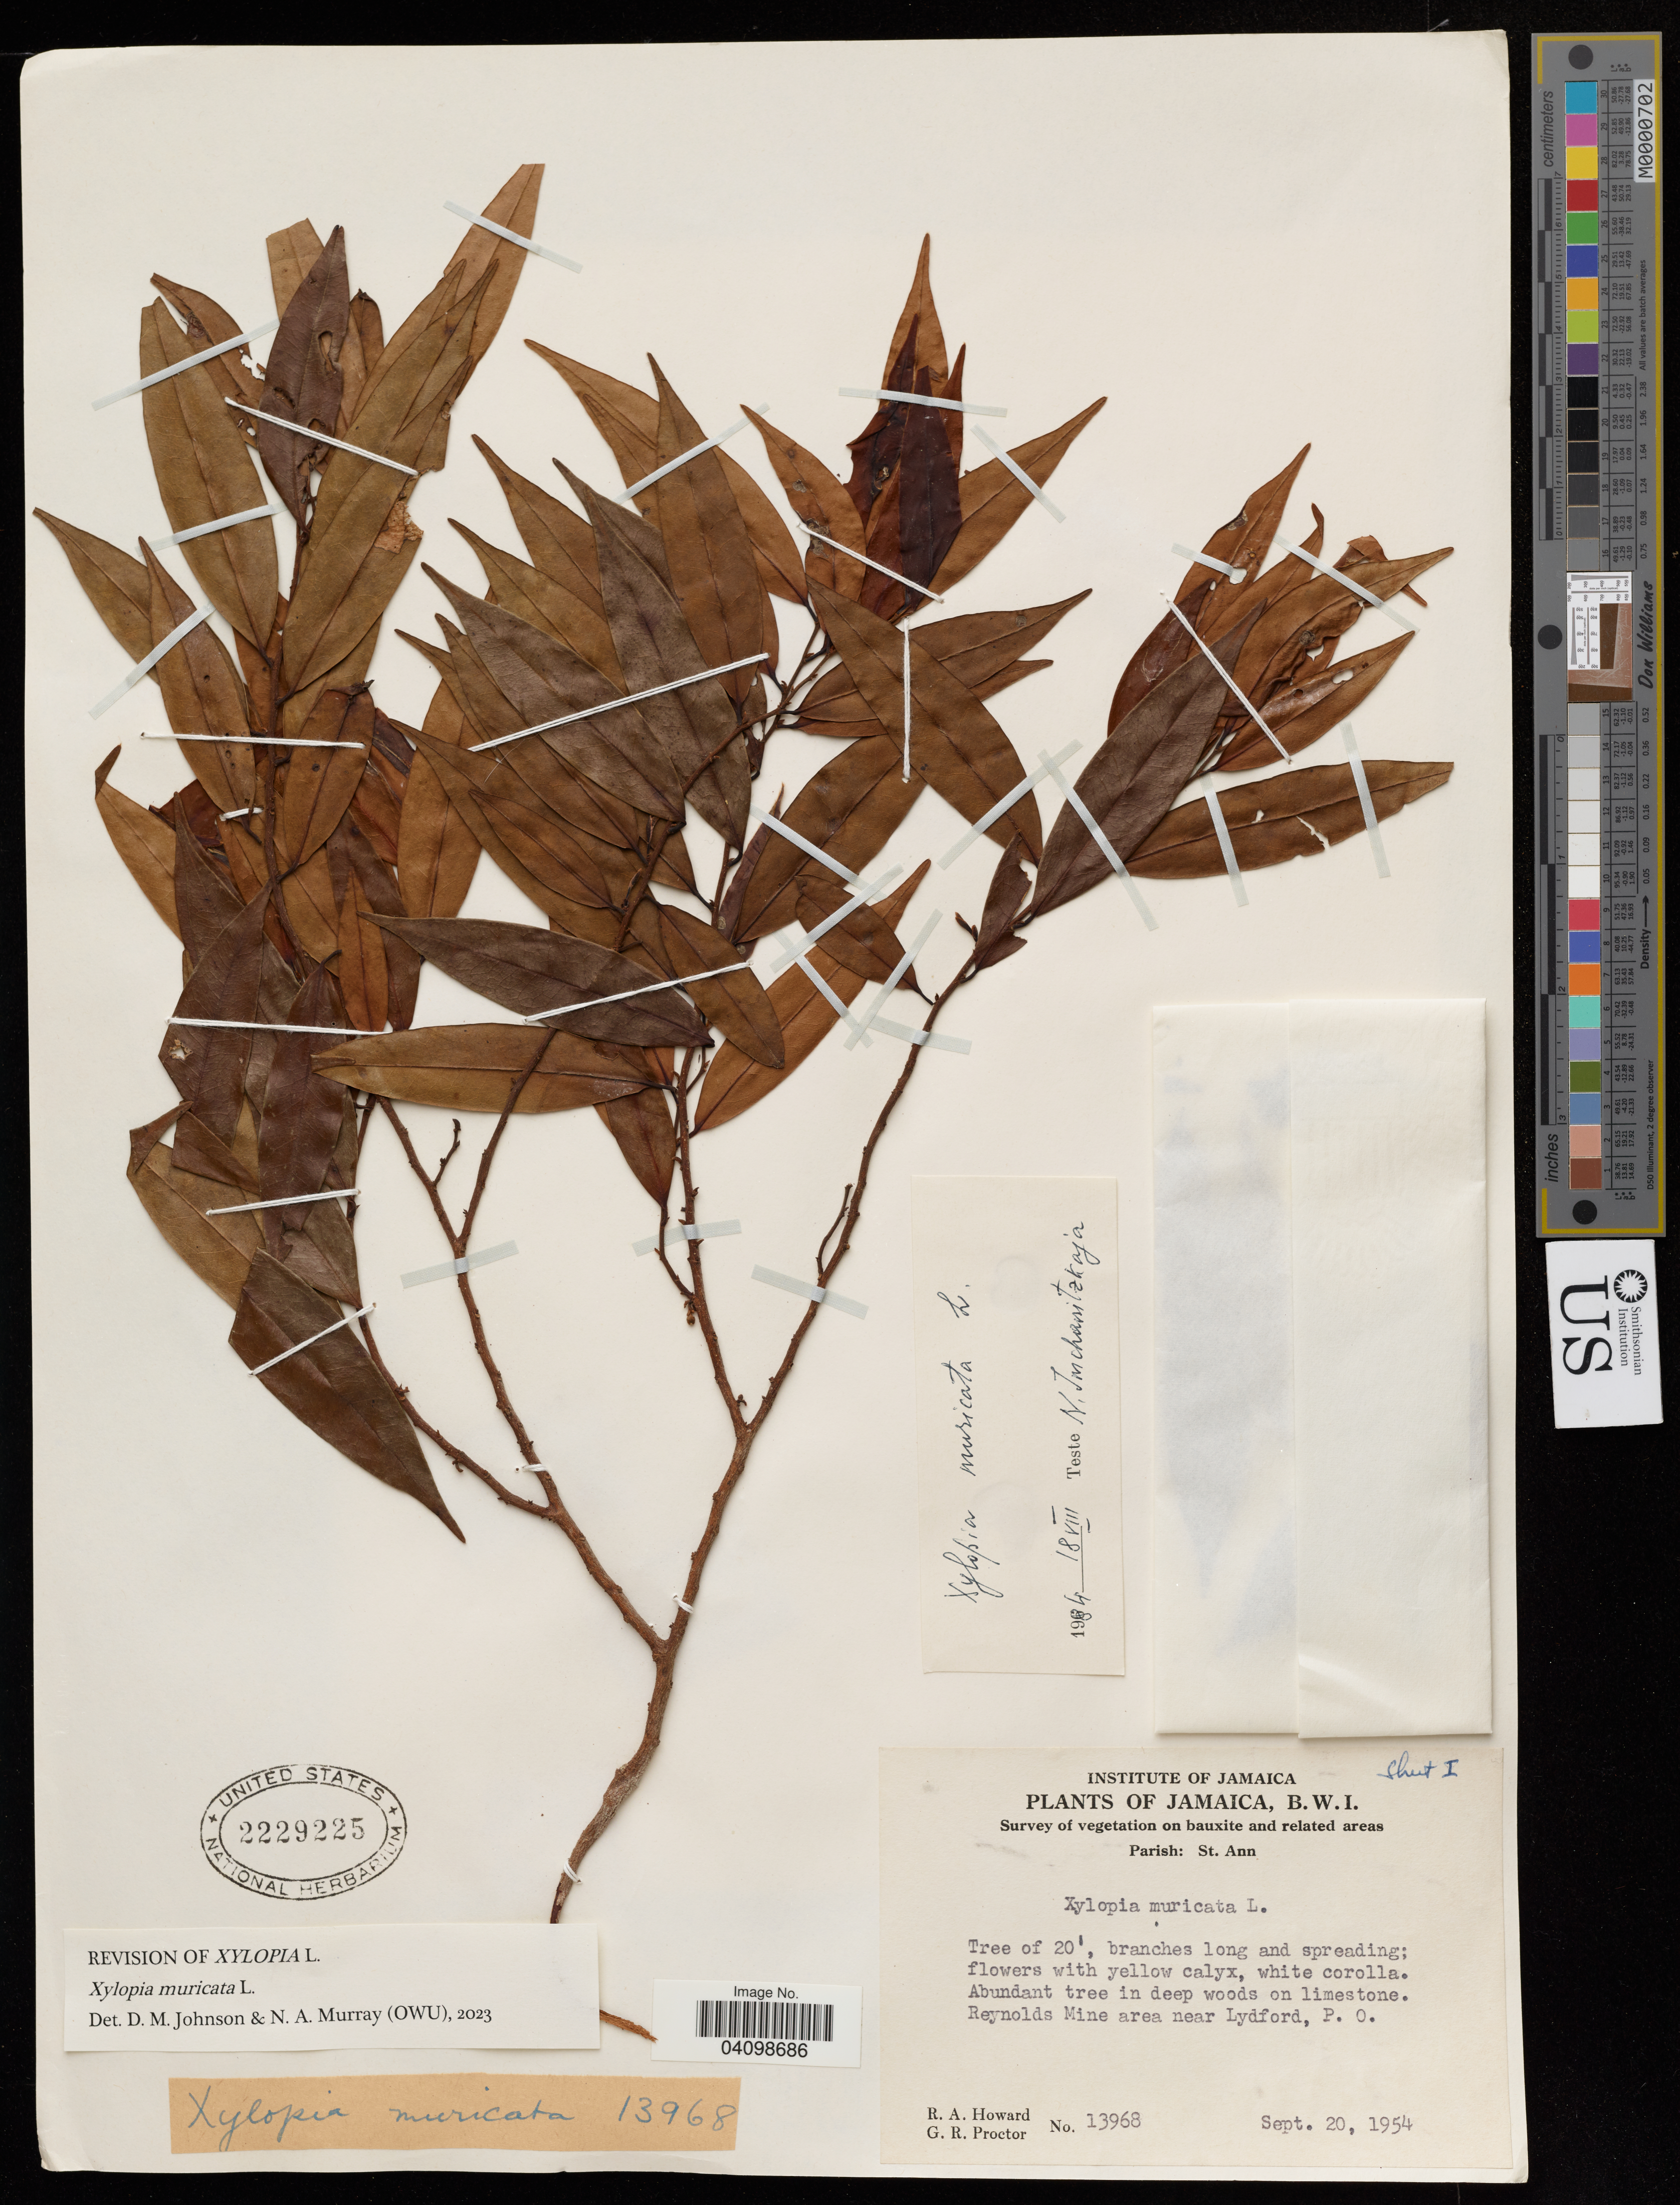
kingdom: Plantae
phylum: Tracheophyta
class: Magnoliopsida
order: Magnoliales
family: Annonaceae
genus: Xylopia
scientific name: Xylopia muricata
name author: L.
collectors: R. A. Howard & G. Proctor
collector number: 13968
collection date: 1954-09-20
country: Jamaica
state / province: Saint Ann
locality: Reynolds Mine are near Lydford, P. C.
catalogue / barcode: US 2229225